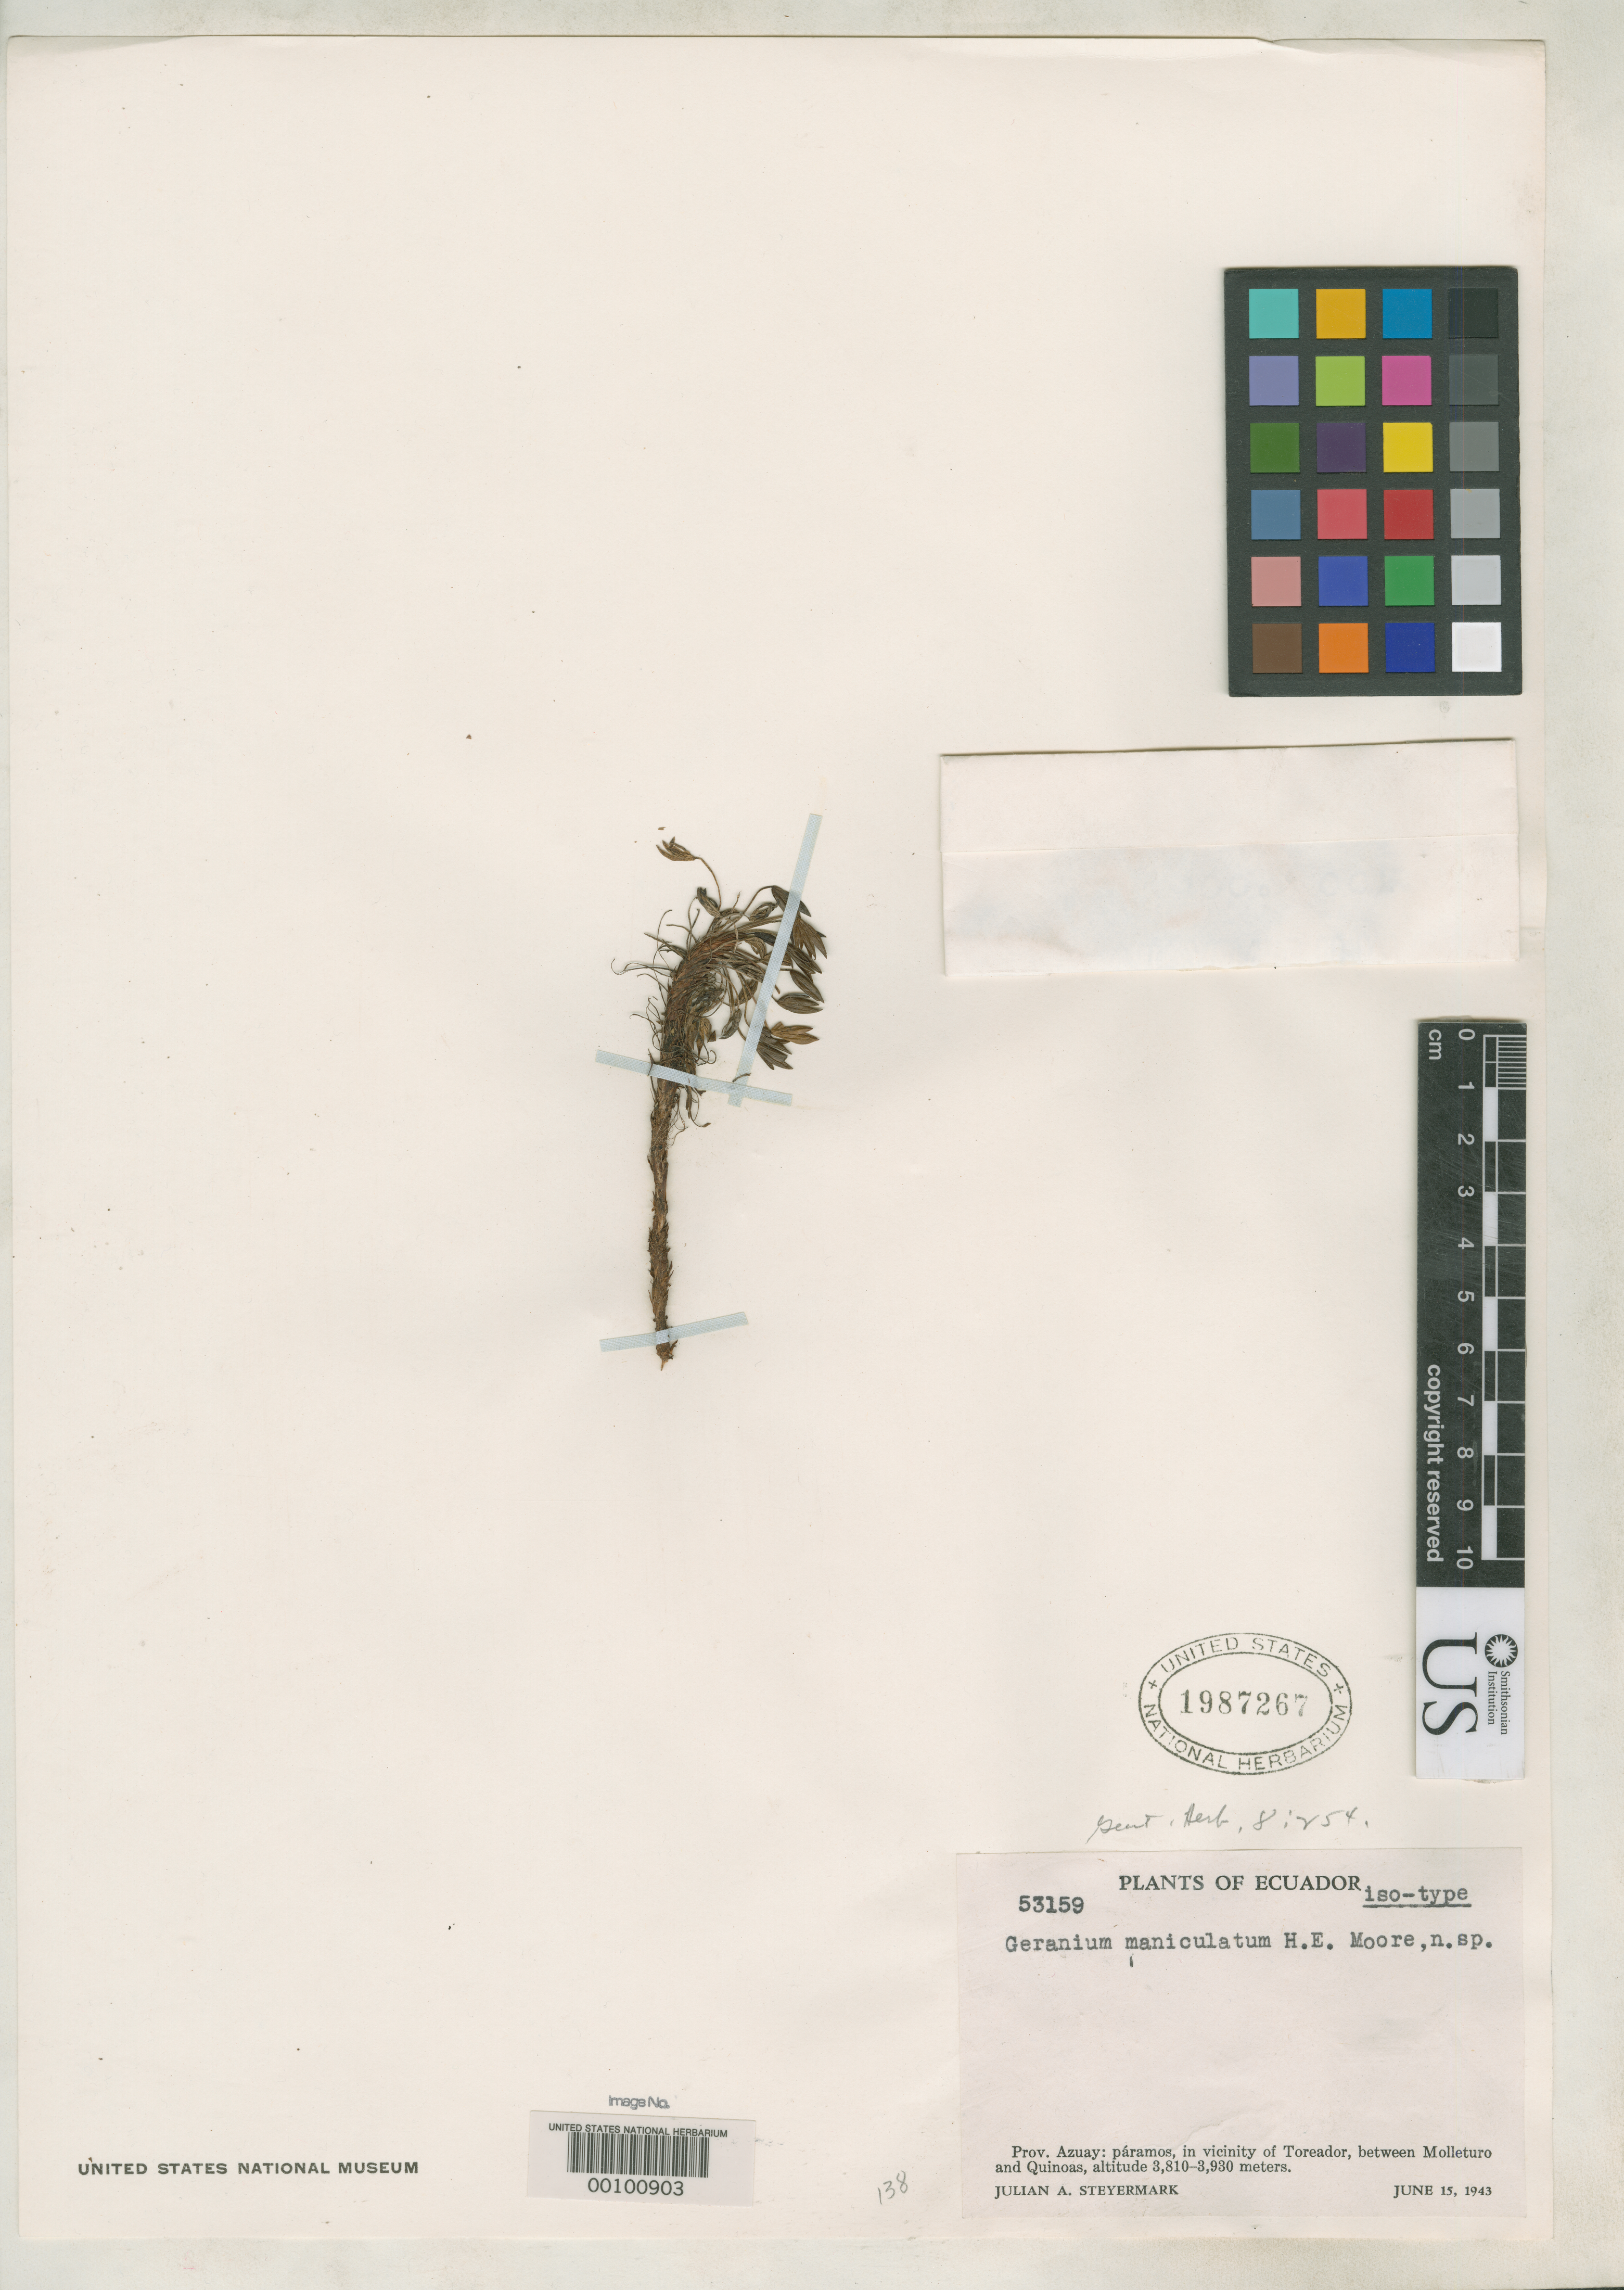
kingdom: Plantae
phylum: Tracheophyta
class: Magnoliopsida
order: Geraniales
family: Geraniaceae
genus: Geranium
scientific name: Geranium maniculatum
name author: H.E. Moore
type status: Isotype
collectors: J. Steyermark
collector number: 53159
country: Ecuador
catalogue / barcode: US 1987267